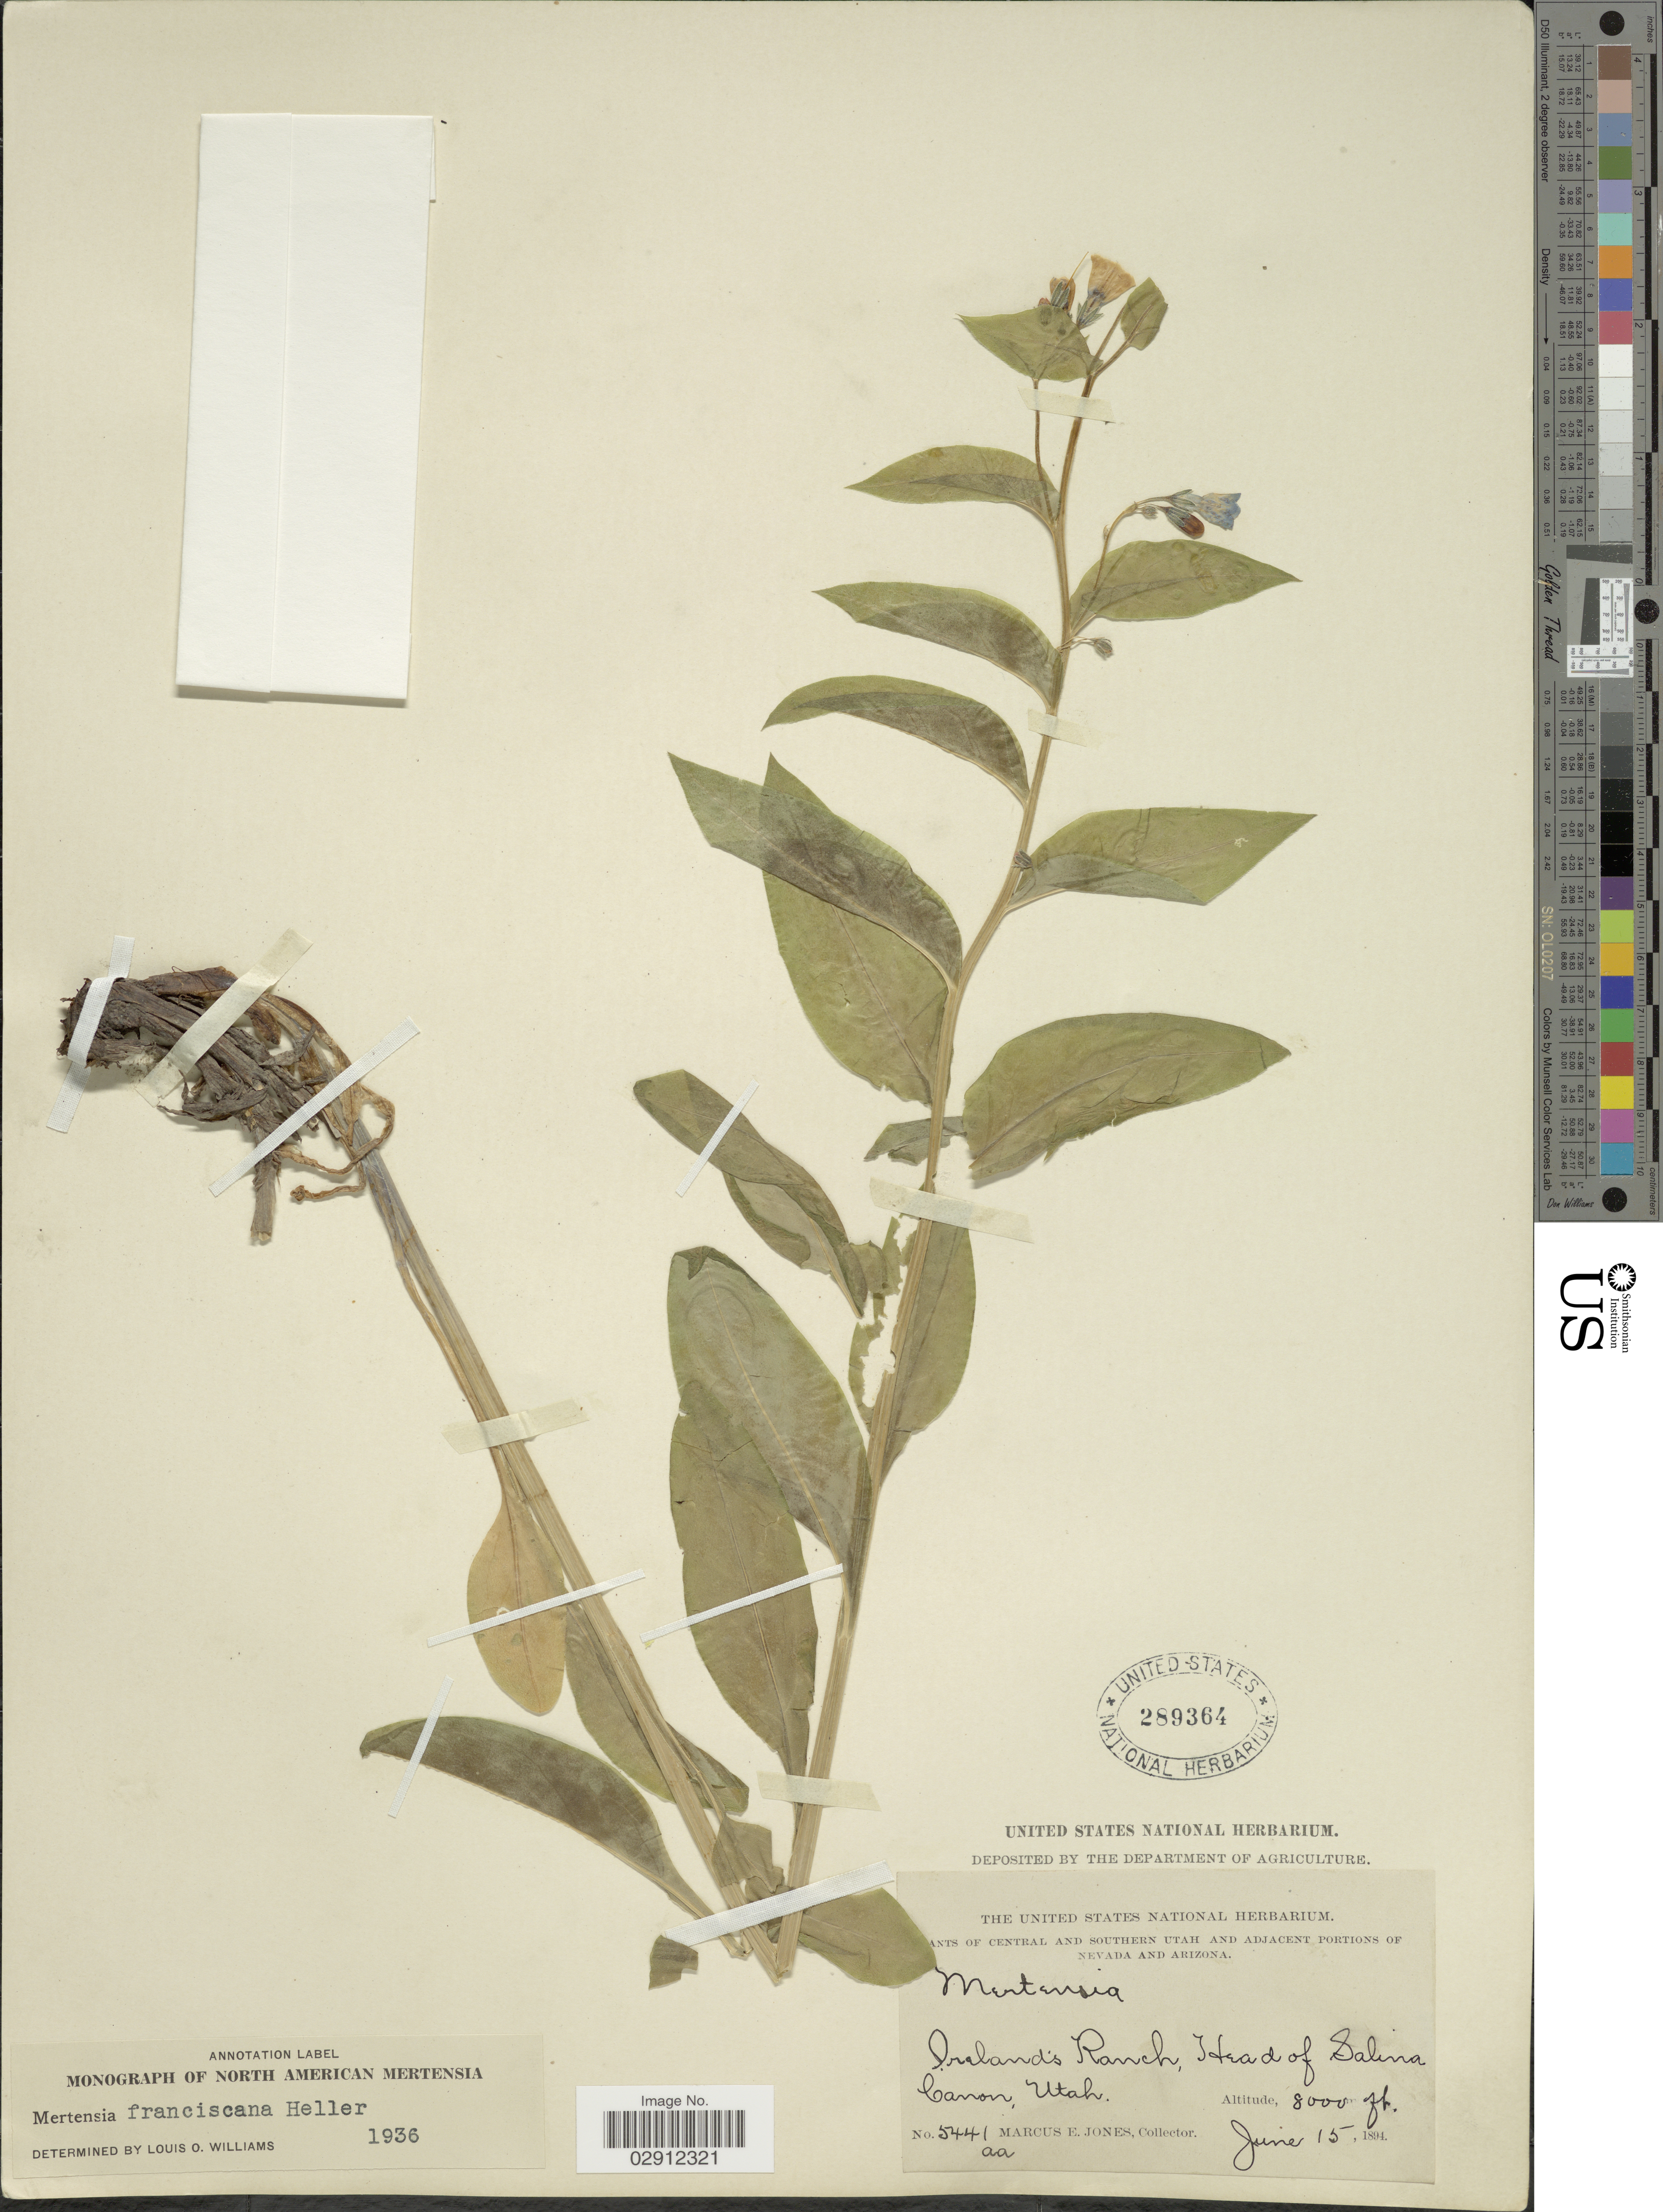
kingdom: Plantae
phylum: Tracheophyta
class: Magnoliopsida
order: Boraginales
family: Boraginaceae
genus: Mertensia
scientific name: Mertensia franciscana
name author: A. Heller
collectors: M. E. Jones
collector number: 5441 aa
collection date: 1894-06-15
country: United States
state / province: Utah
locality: Central and southern Utah. Ireland's Ranch, Head of Salina Canon.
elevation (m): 2438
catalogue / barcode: US 289364